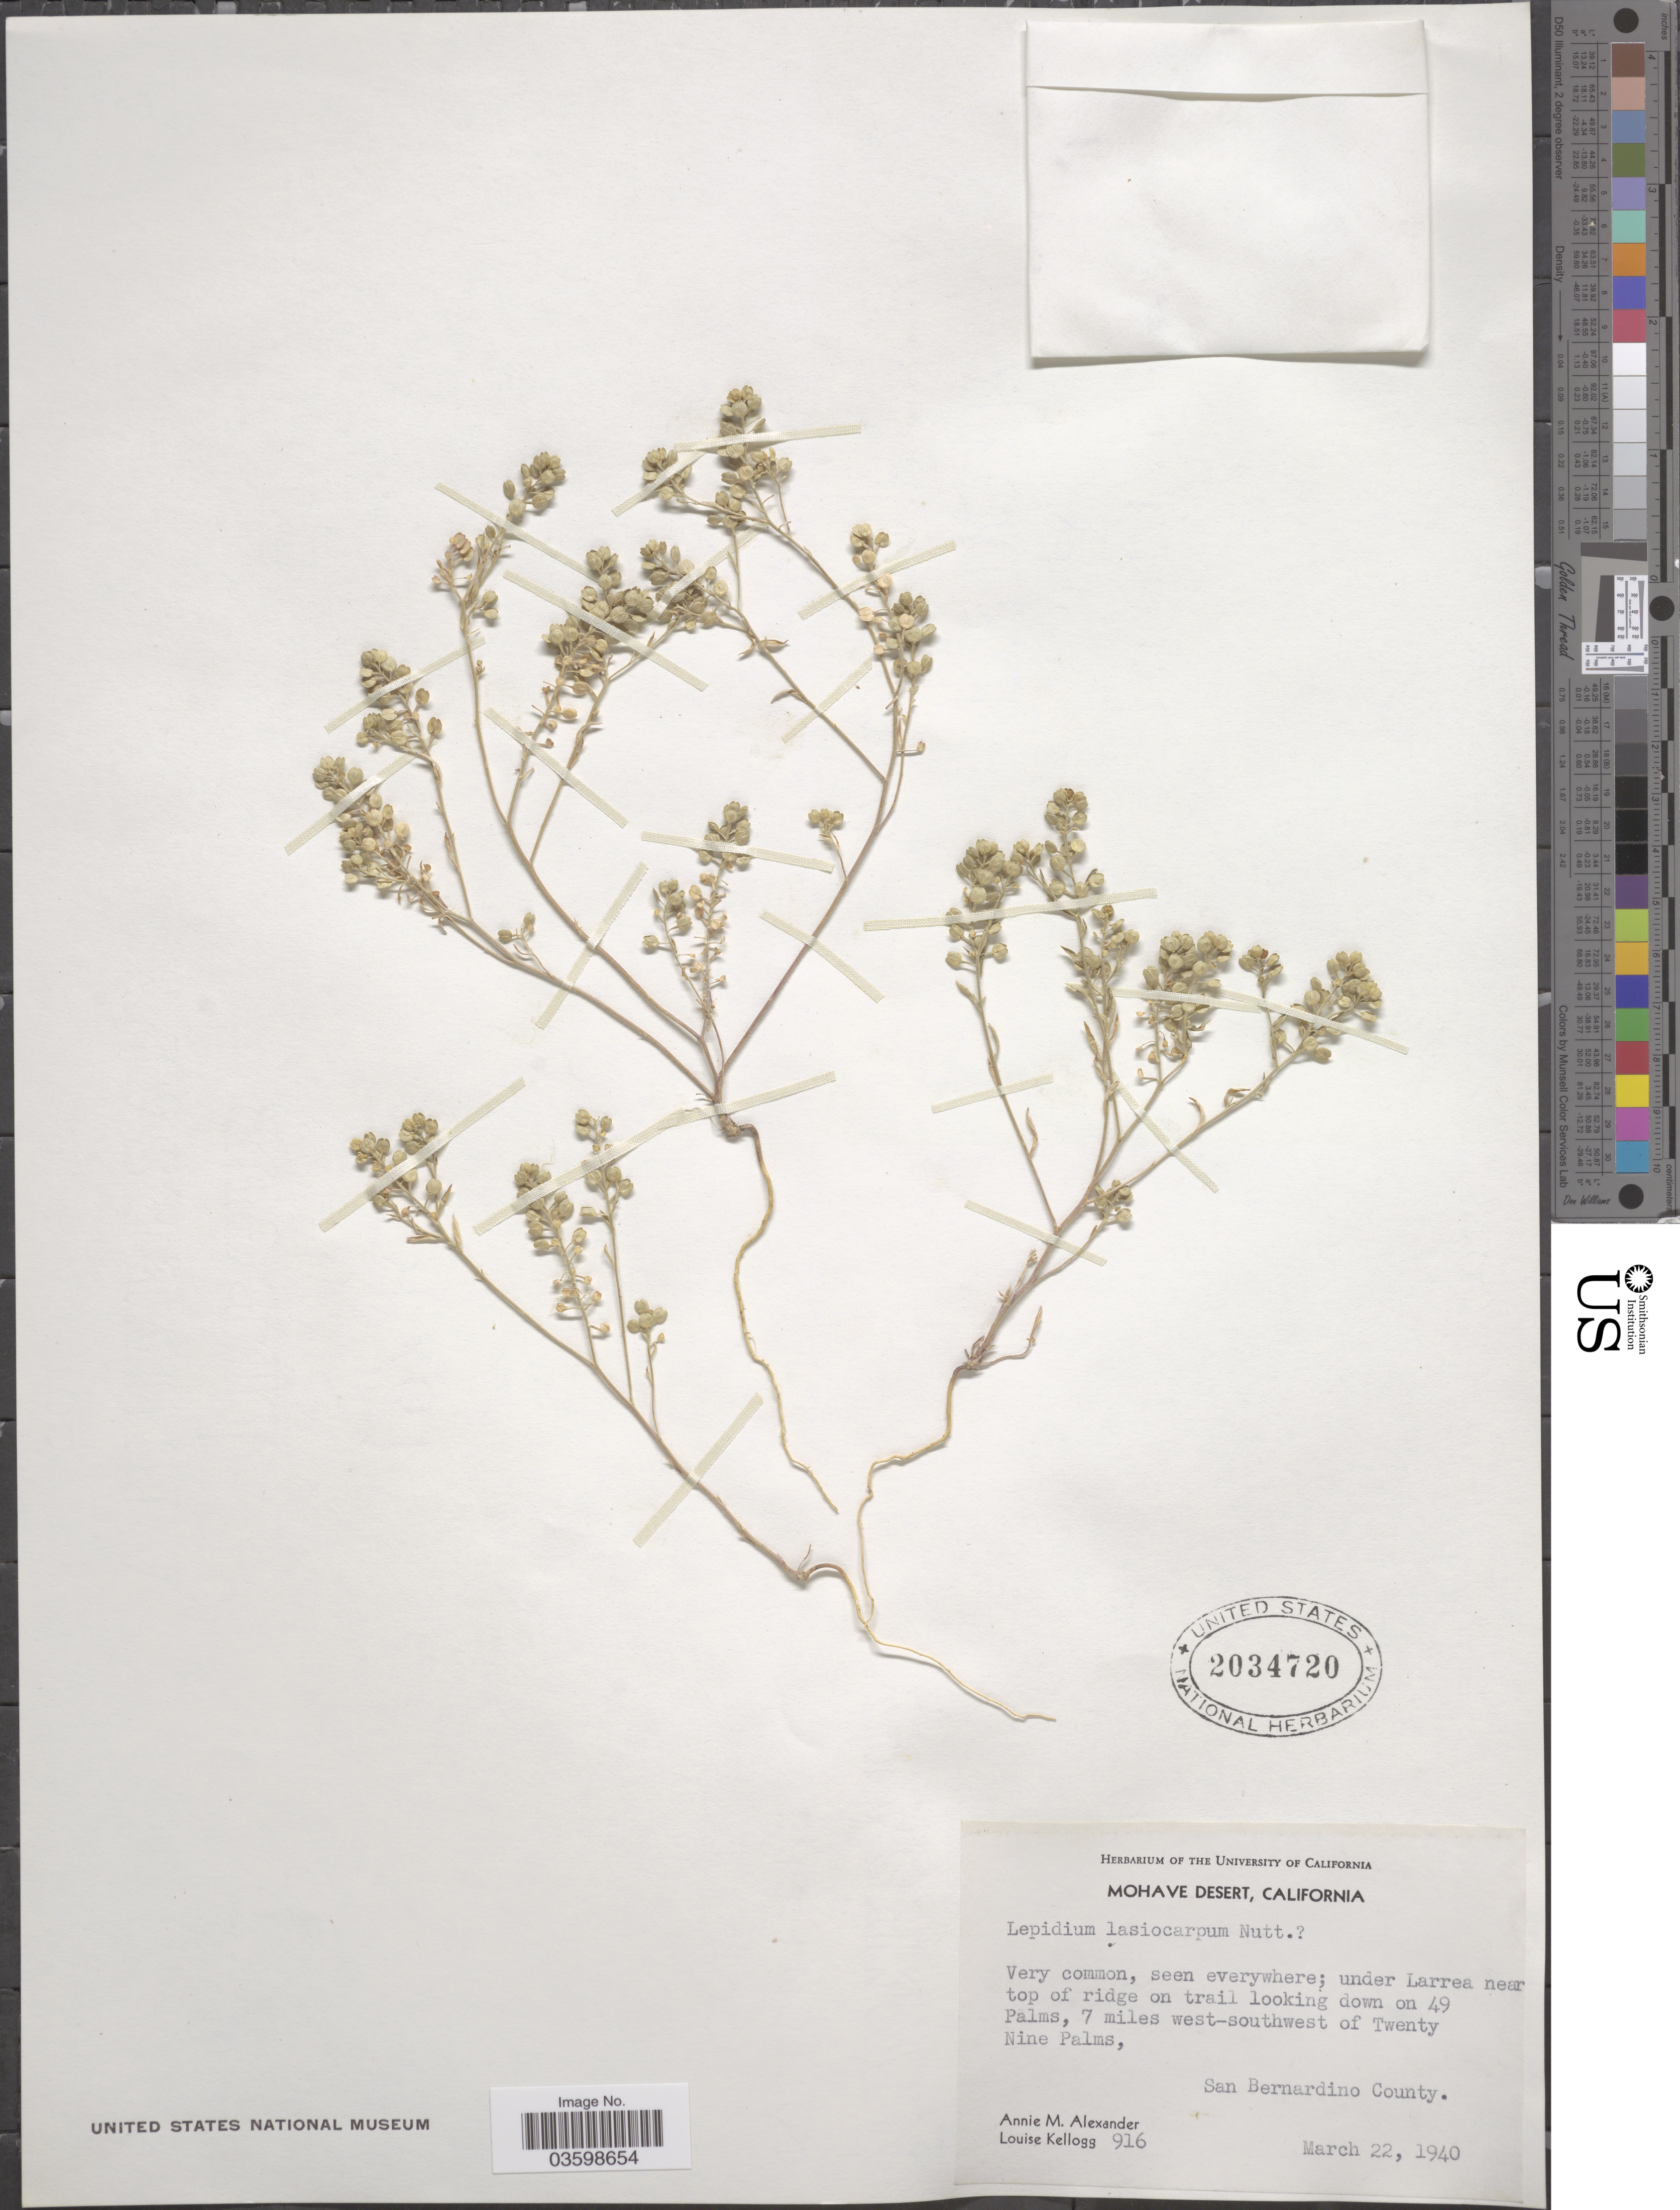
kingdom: Plantae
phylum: Tracheophyta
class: Magnoliopsida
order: Brassicales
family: Brassicaceae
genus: Lepidium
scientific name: Lepidium lasiocarpum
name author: Nutt.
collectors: A. M. Alexander & L. Kellogg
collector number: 916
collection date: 1940-03-22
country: United States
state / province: California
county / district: San Bernardino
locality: Mohave Desert. Under Larrea near top of ridge on trail overlooking down on 49 Palms, 7 miles west-southwest of Twenty Nine Palms, San Bernardino County.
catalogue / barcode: US 2034720